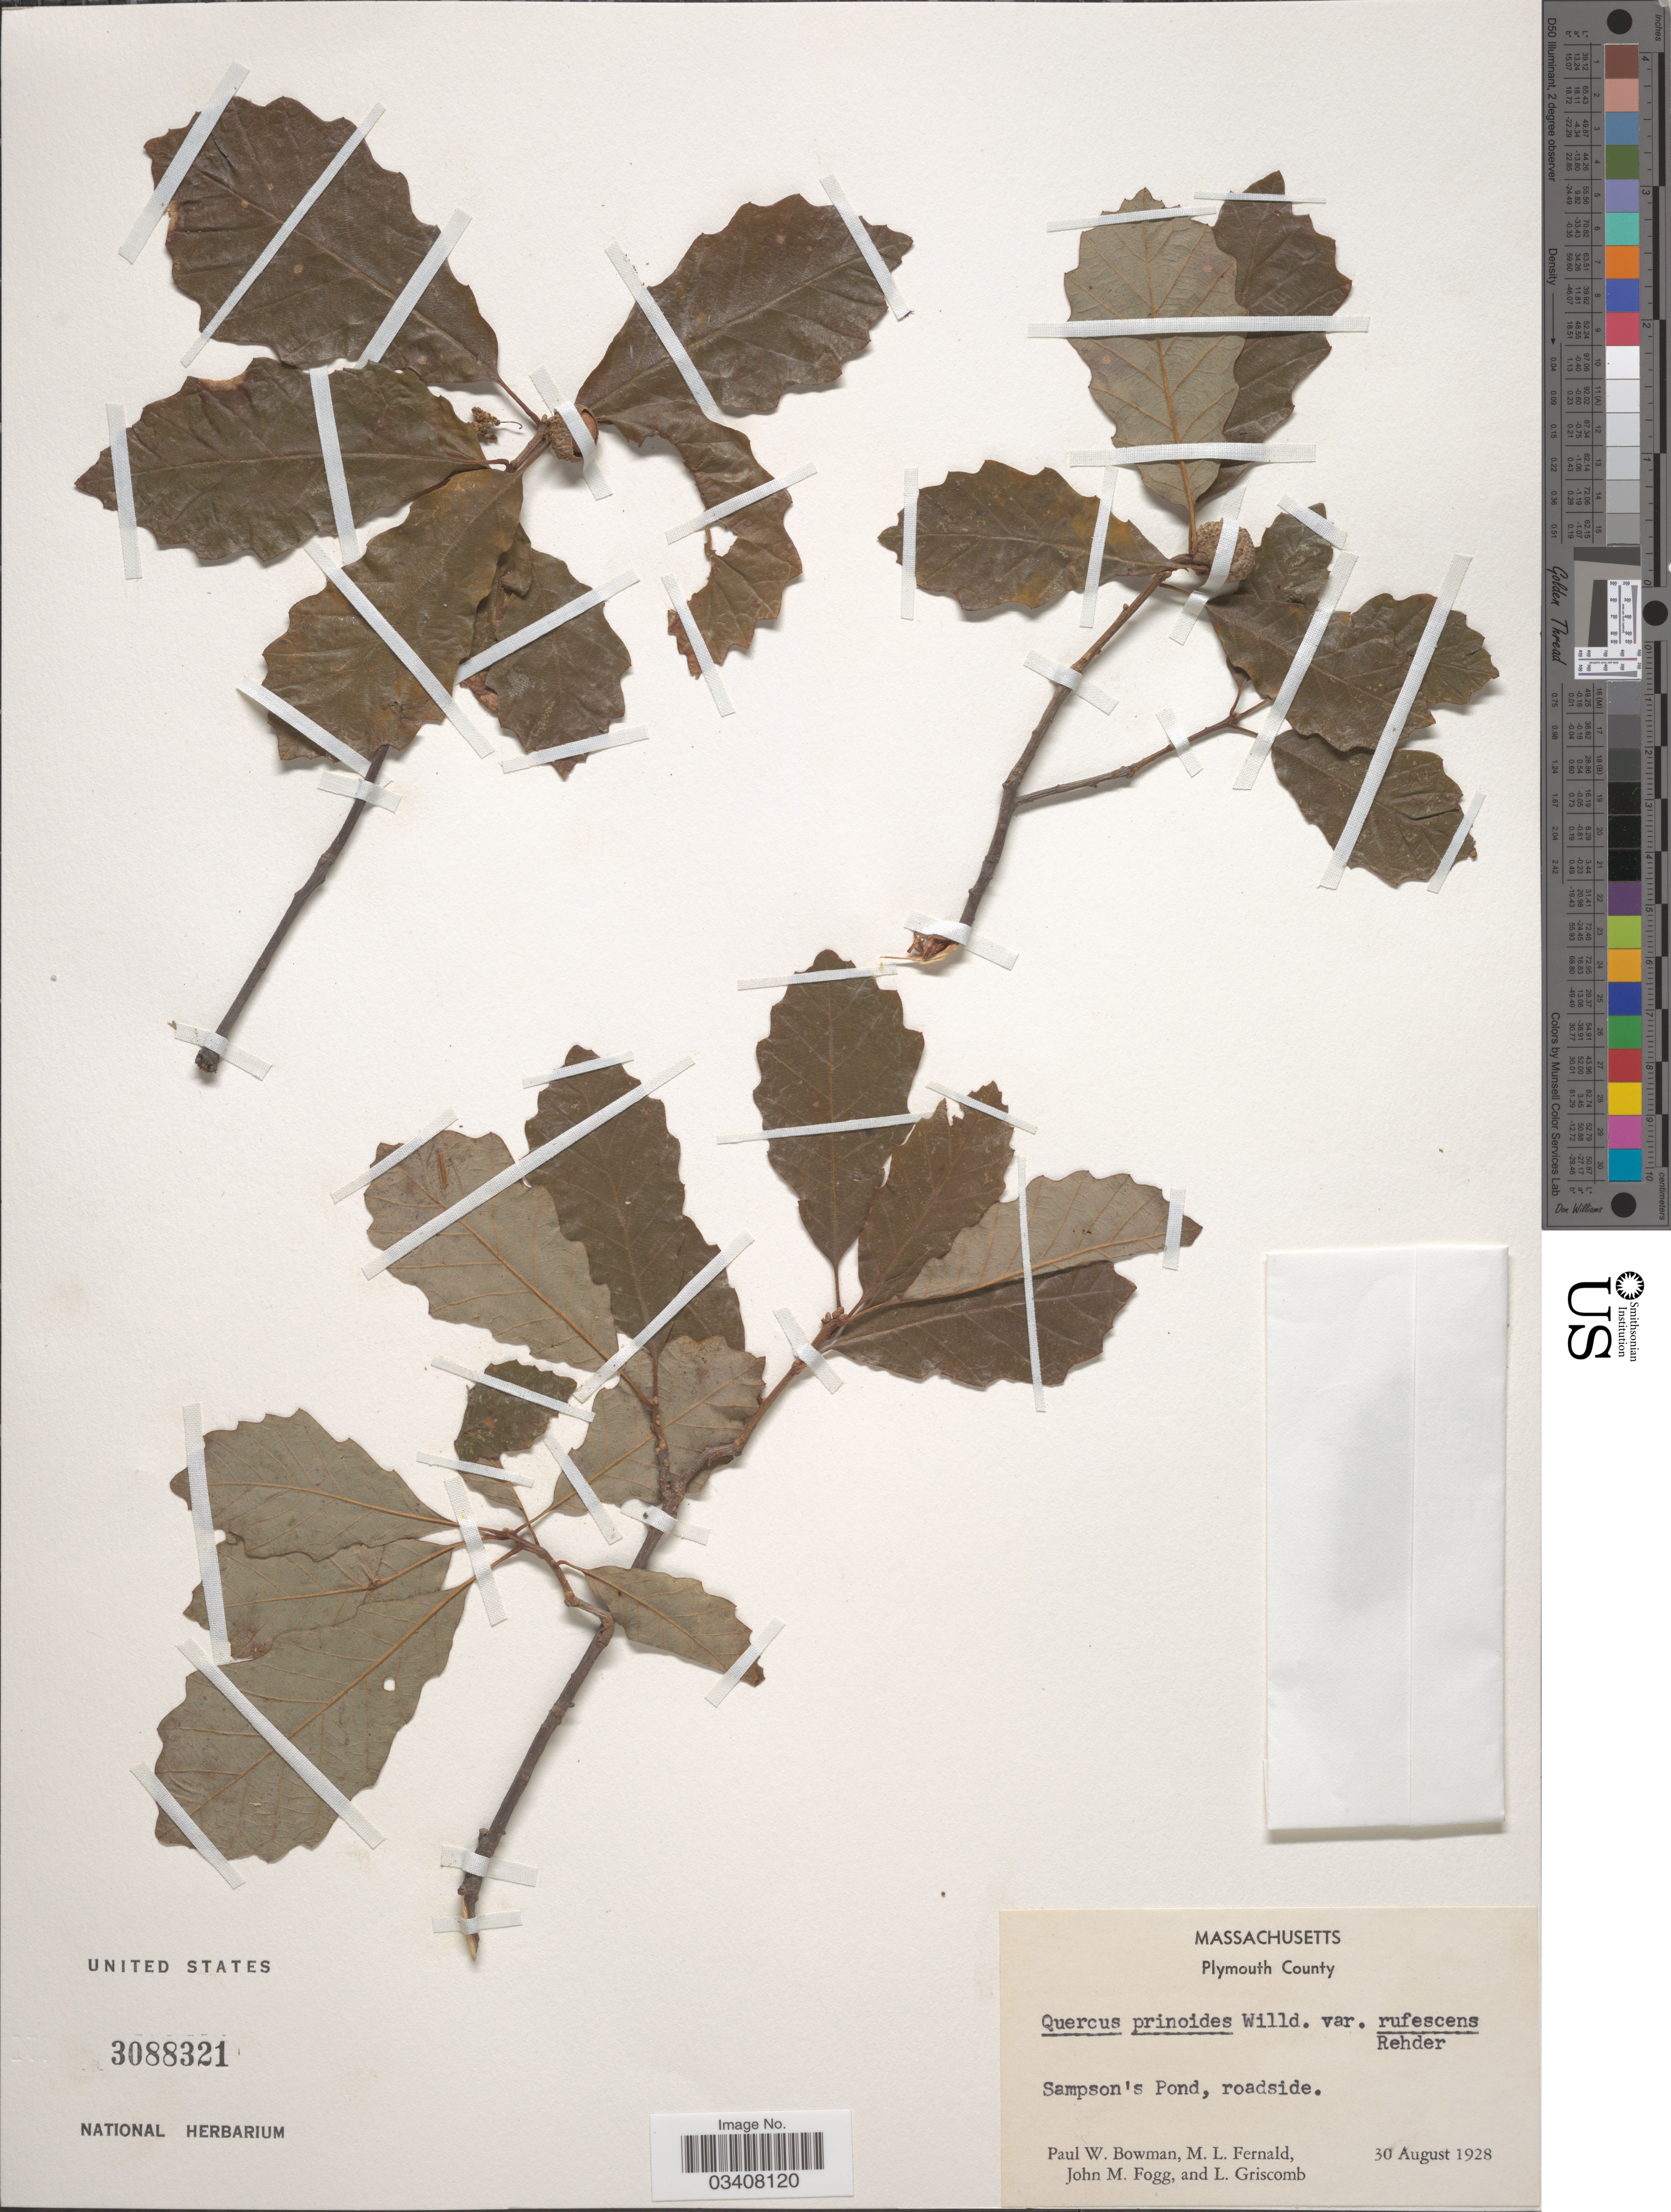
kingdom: Plantae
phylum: Tracheophyta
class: Magnoliopsida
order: Fagales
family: Fagaceae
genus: Quercus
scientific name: Quercus prinoides var. rufescens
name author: Rehder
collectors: P. Bowman, M. L. Fernald, J. Fogg & L. Griscomb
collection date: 1928-08-30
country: United States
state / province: Massachusetts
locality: Plymouth County. Sampson's Pond.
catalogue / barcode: US 3088321